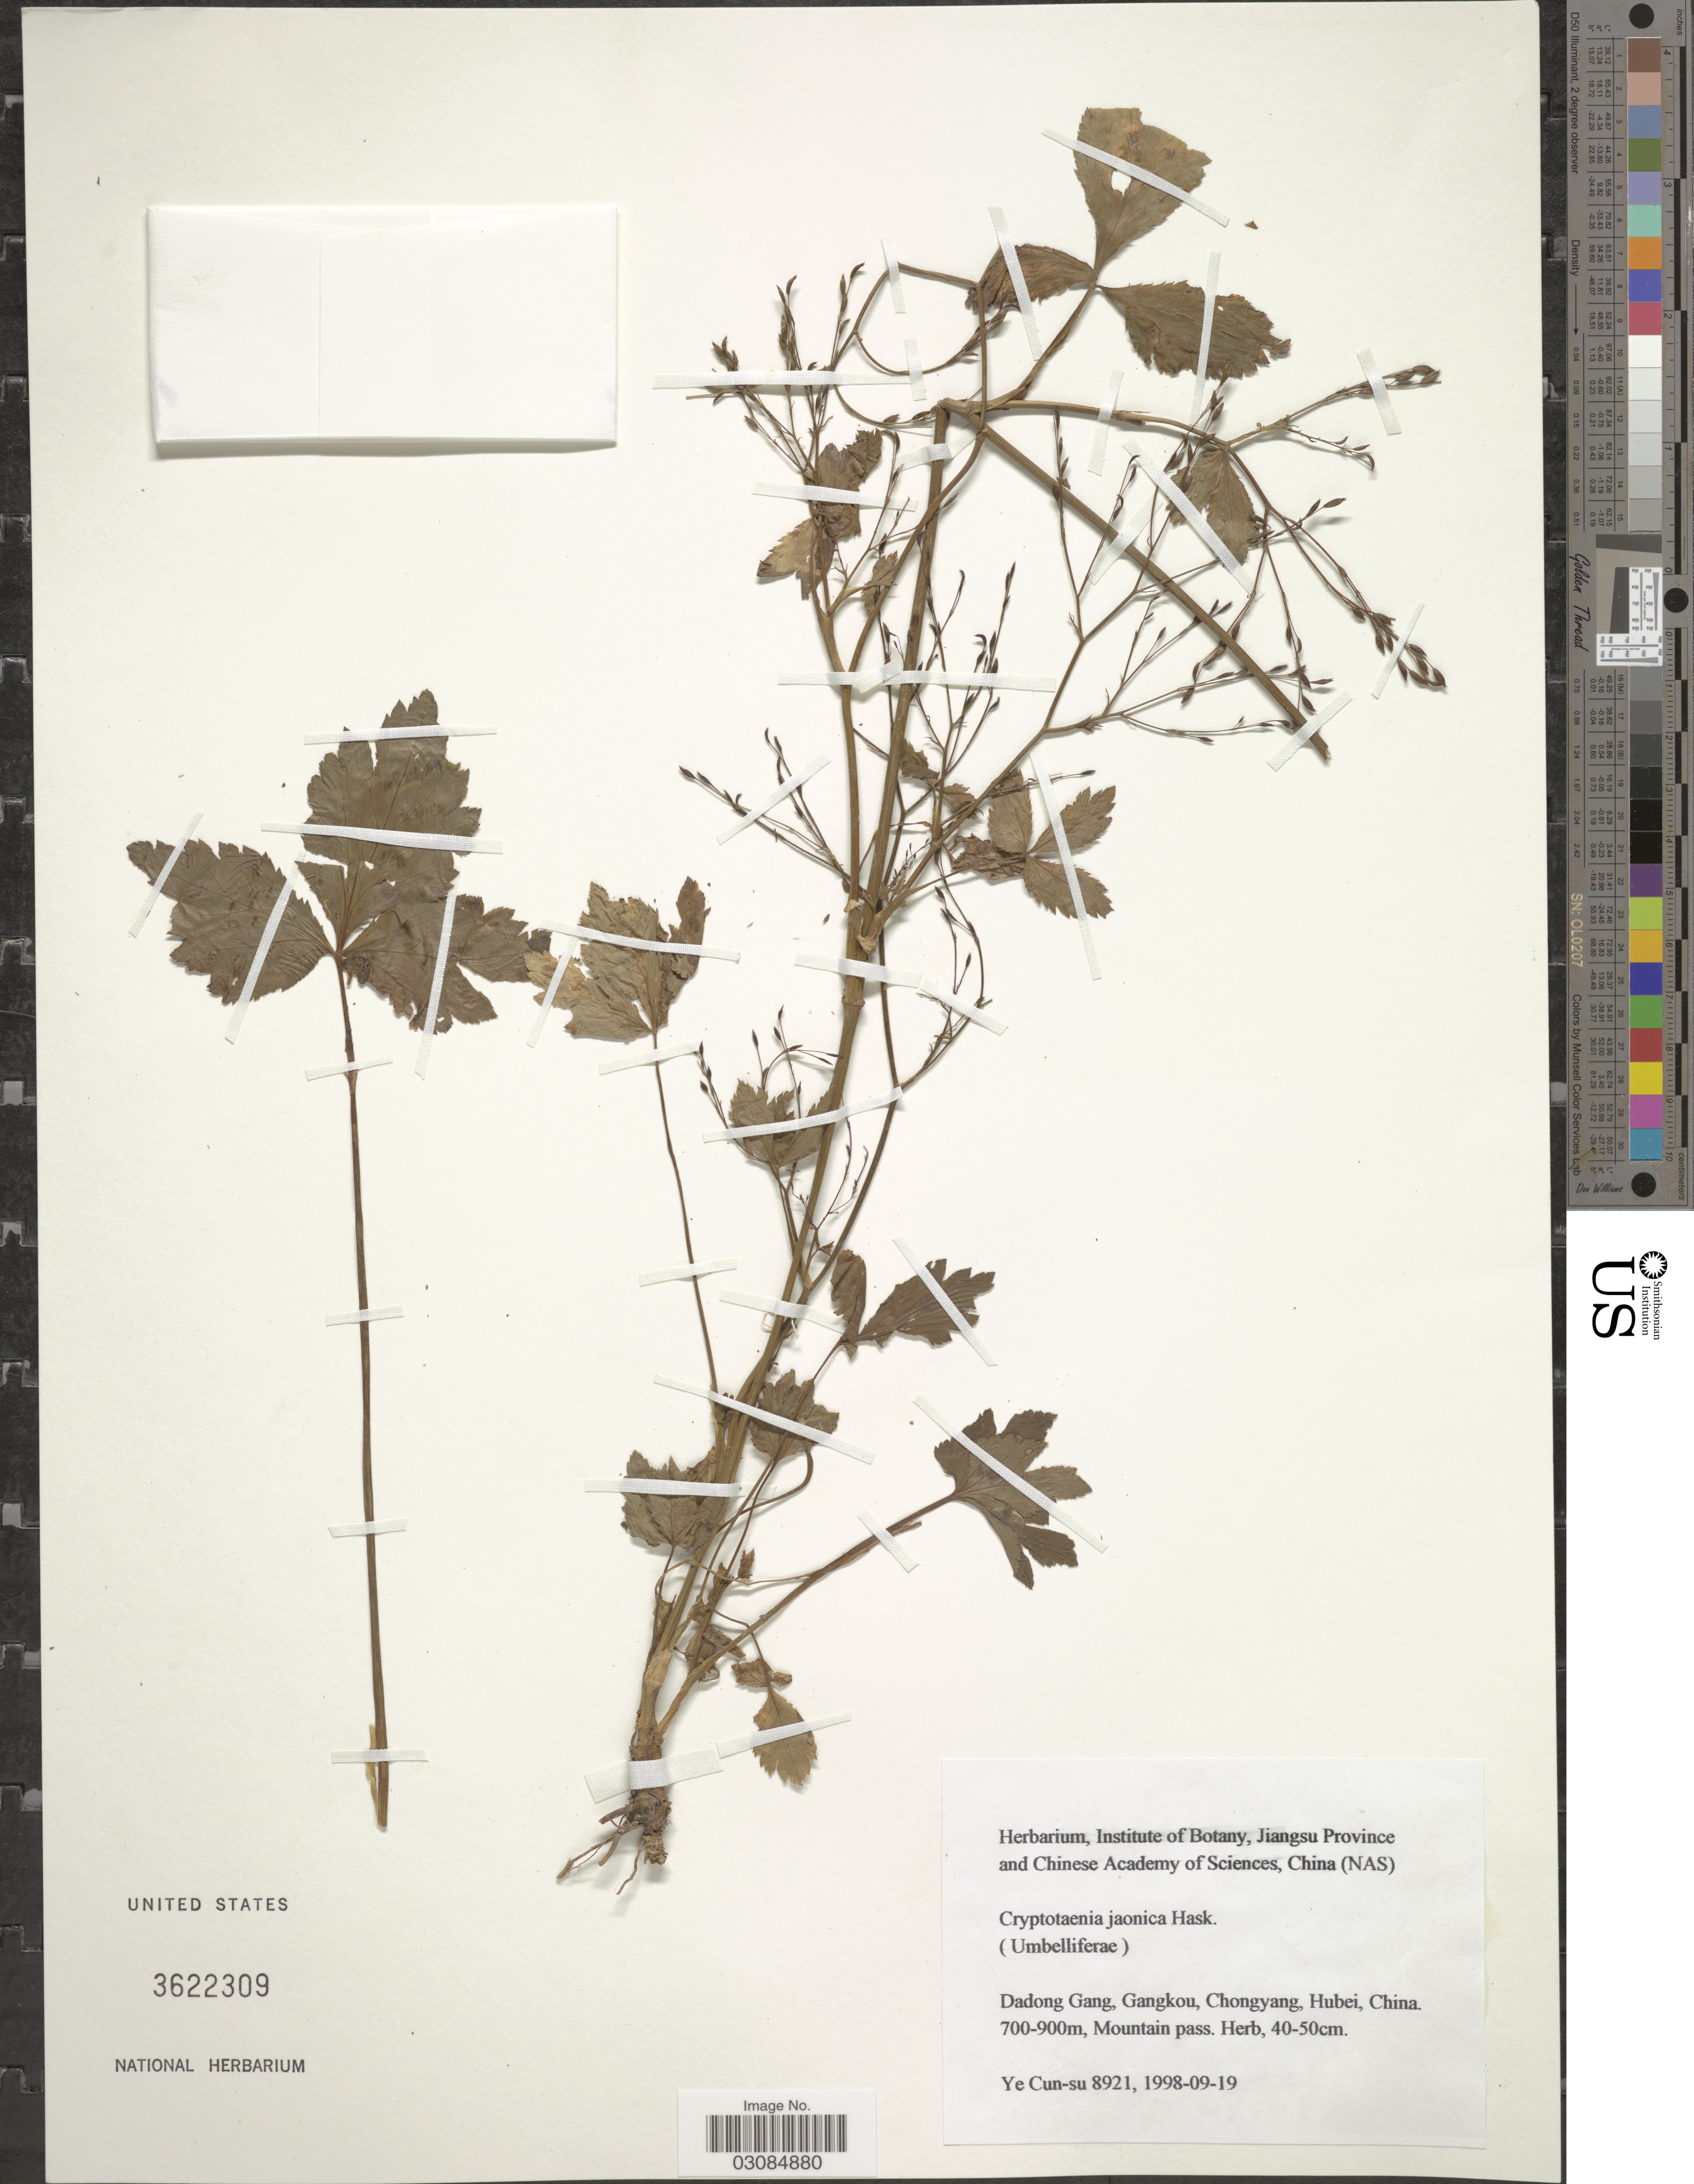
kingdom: Plantae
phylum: Tracheophyta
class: Magnoliopsida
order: Apiales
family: Apiaceae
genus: Cryptotaenia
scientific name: Cryptotaenia 10681280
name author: Hassk.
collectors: Ye Cun-su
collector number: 8921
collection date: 1998-09-19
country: China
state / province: Hubei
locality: Dadong Gang, Gangkou, Chongyang, Hubei.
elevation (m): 700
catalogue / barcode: US 3622309